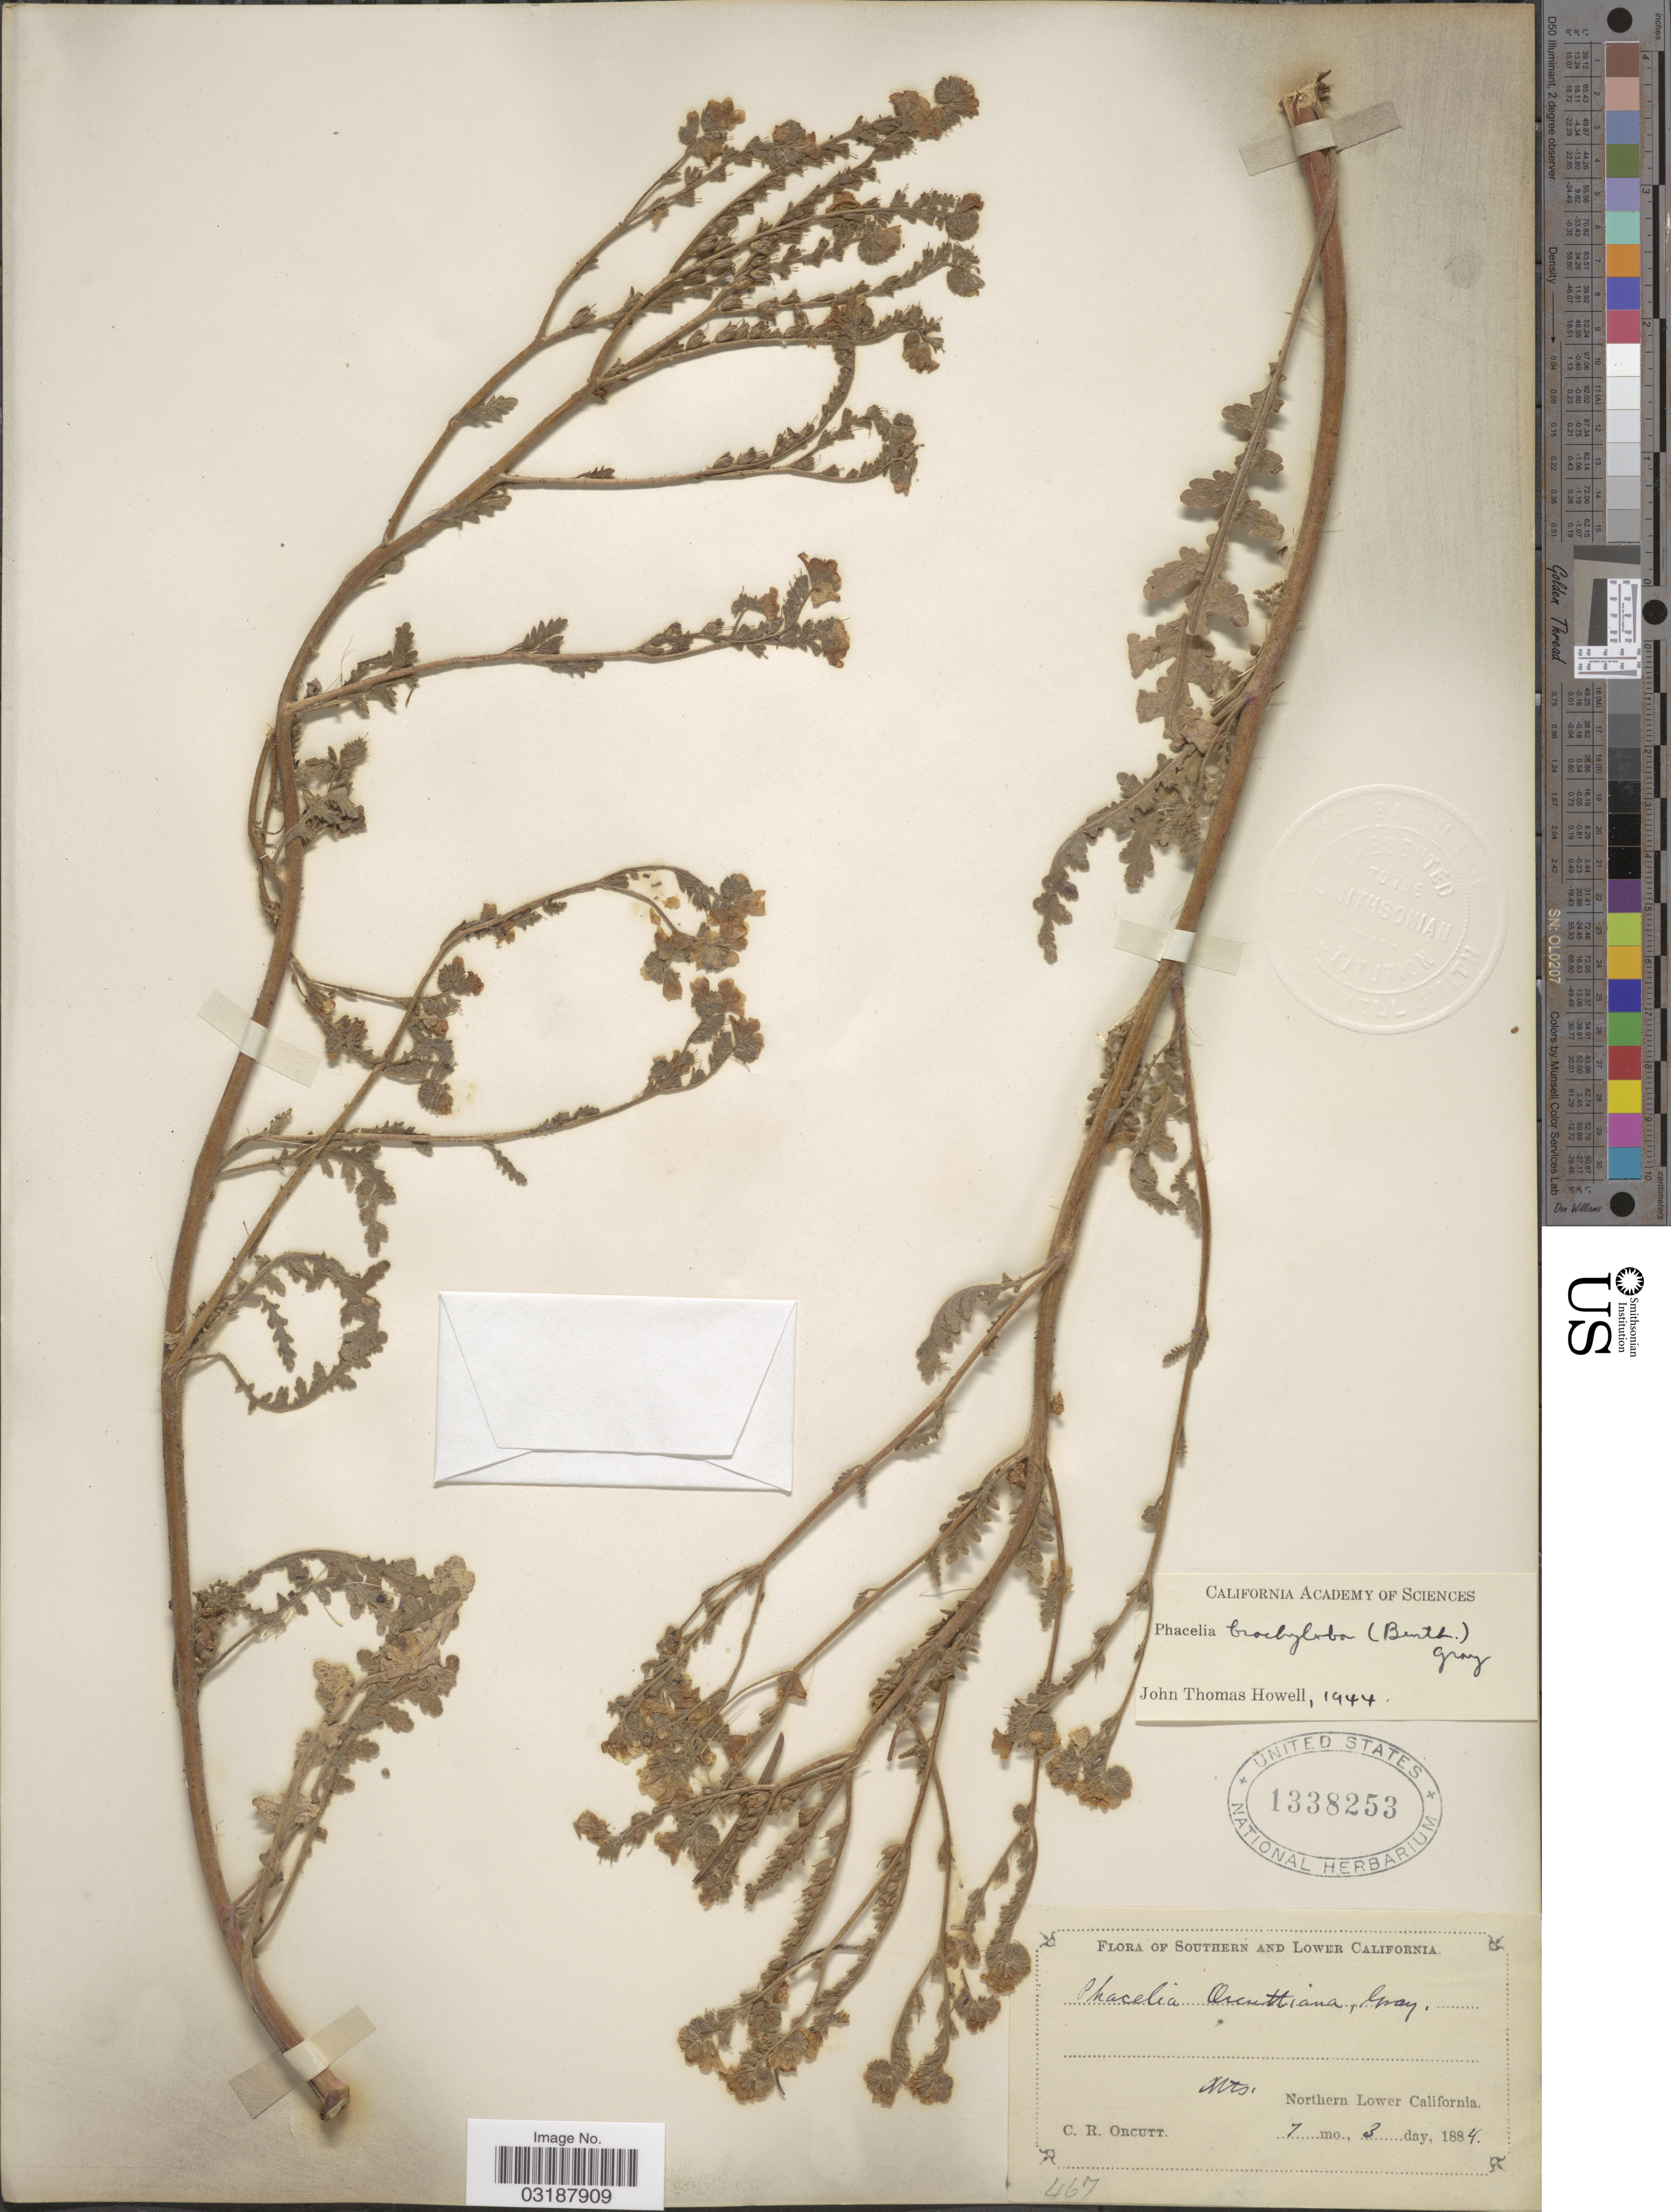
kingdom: Plantae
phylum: Tracheophyta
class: Magnoliopsida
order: Boraginales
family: Hydrophyllaceae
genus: Phacelia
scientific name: Phacelia brachyloba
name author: (Benth.) A. Gray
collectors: C. R. Orcutt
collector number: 467*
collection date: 1884-07-03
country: Mexico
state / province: Baja California Norte / Baja California Sur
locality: Mts. Northern Lower California.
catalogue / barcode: US 1338253